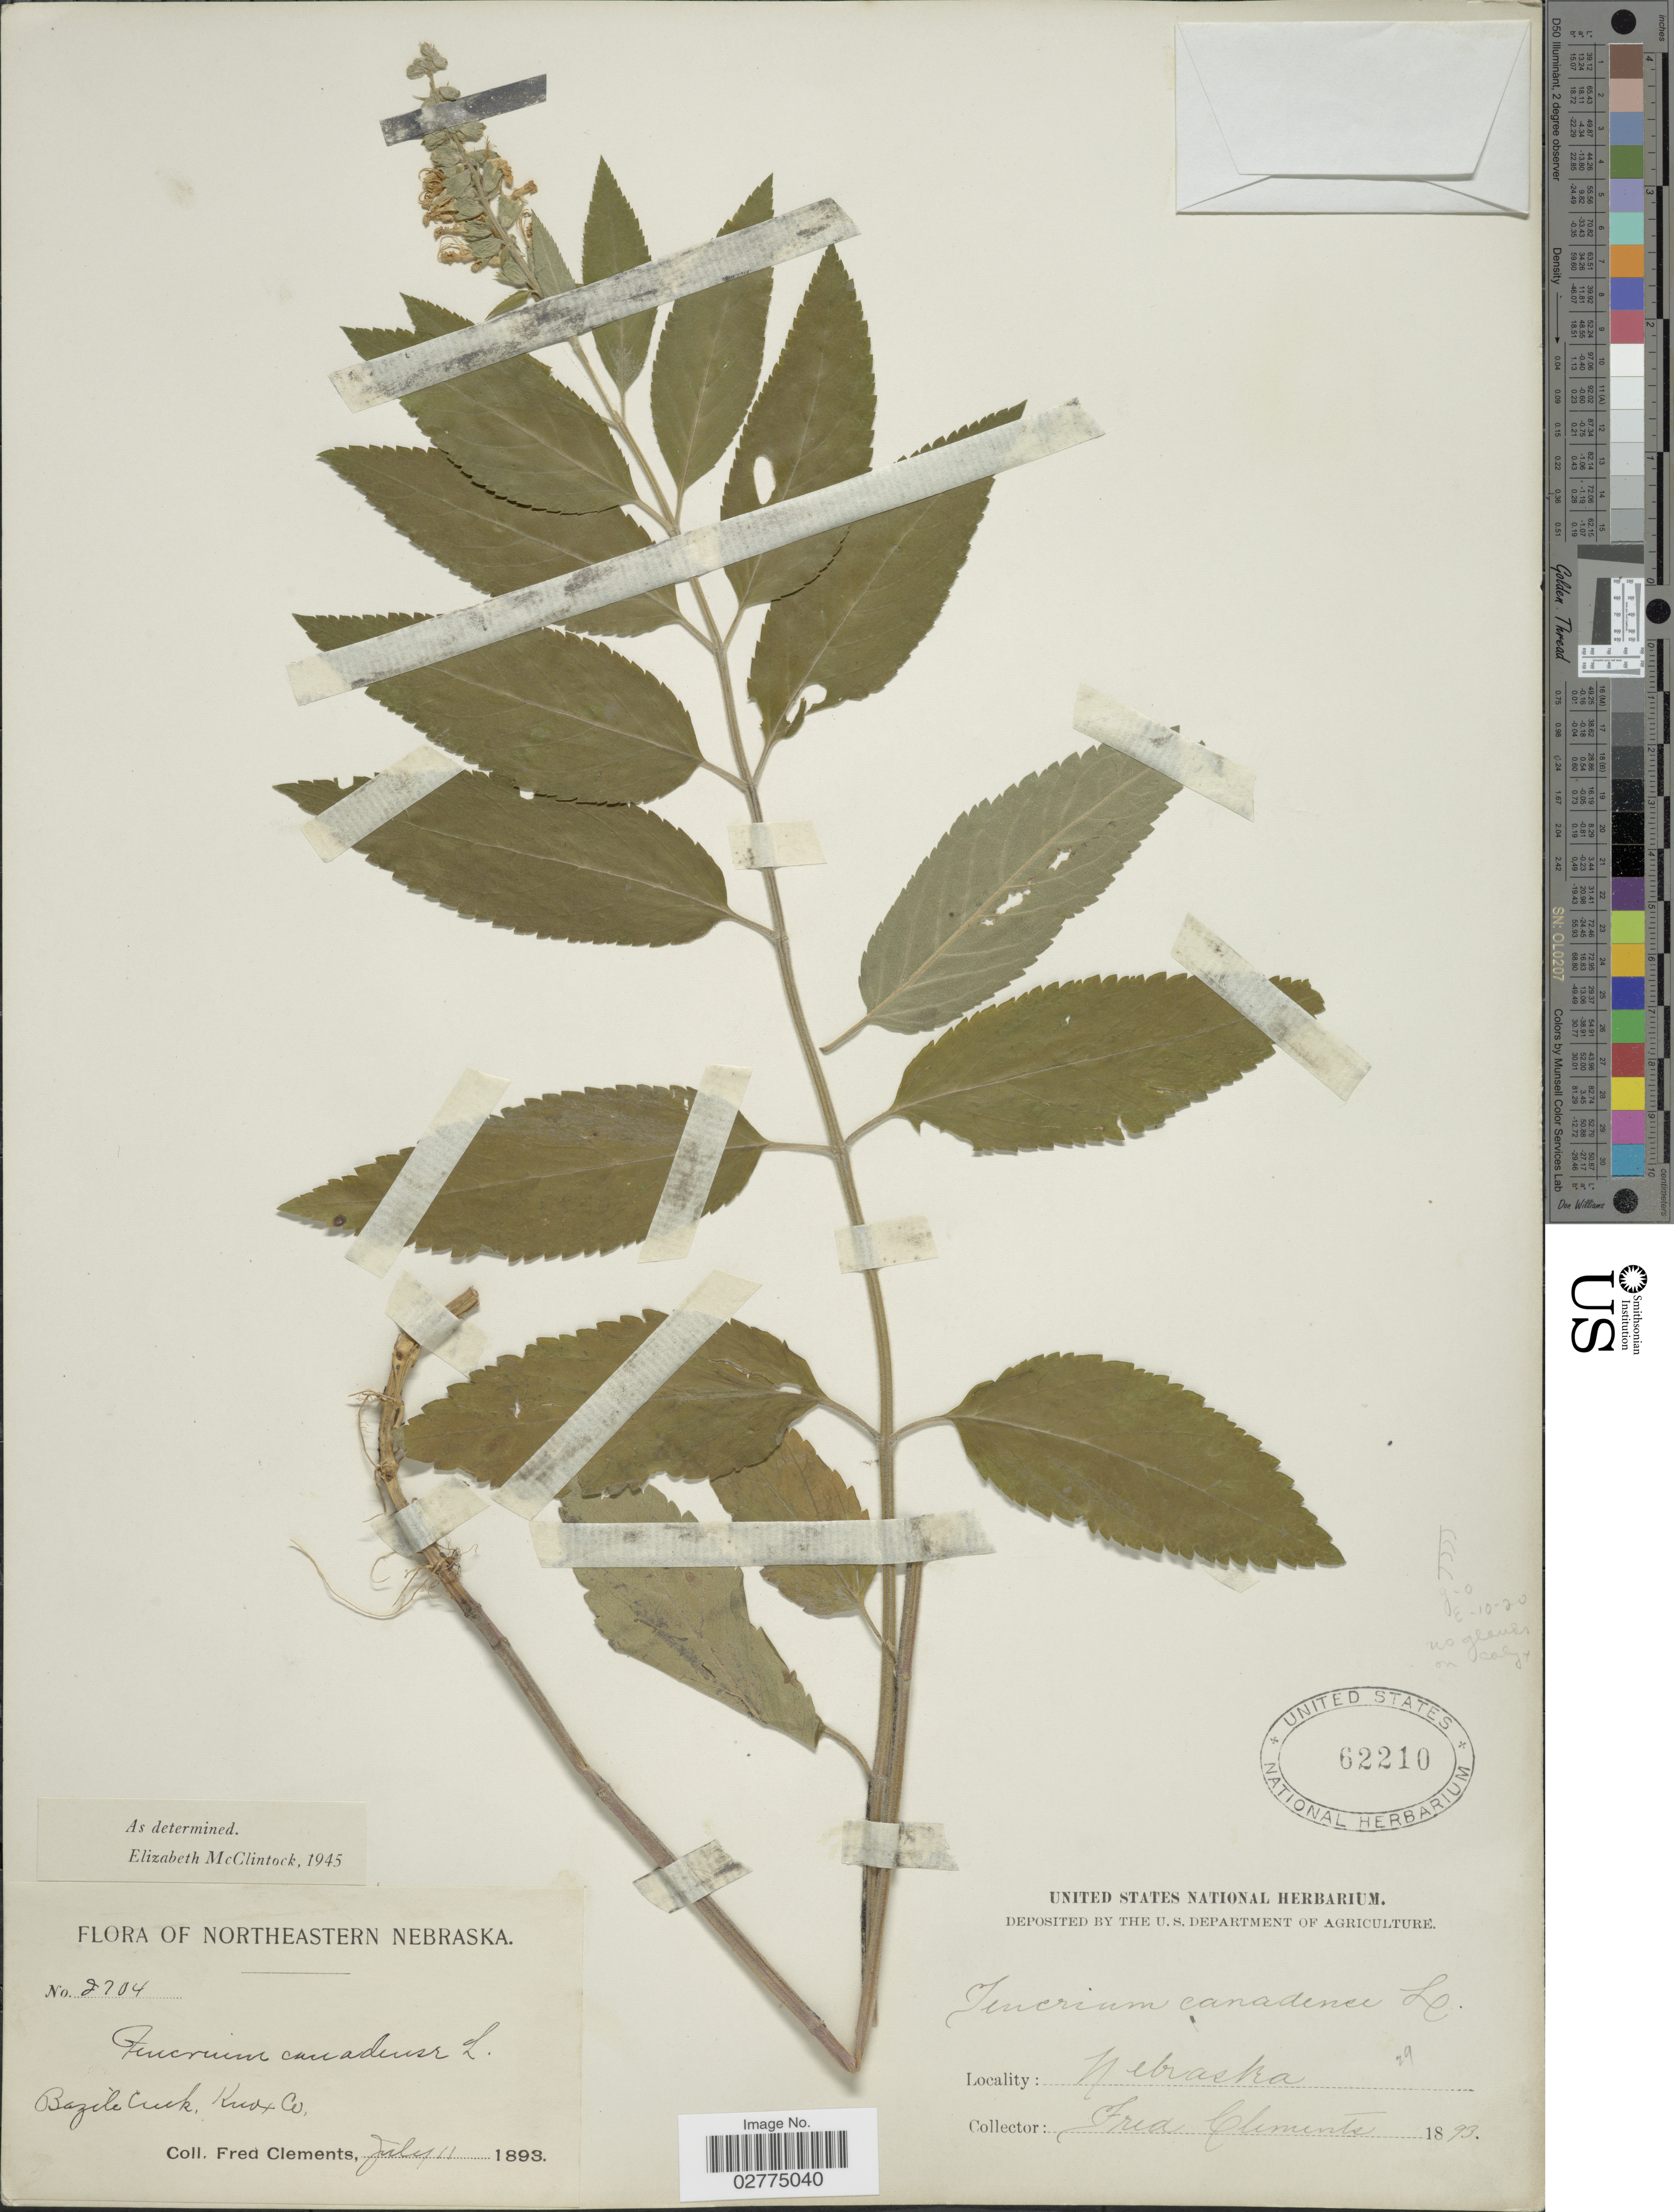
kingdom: Plantae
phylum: Tracheophyta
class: Magnoliopsida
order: Lamiales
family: Lamiaceae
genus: Teucrium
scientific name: Teucrium canadense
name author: L.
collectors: F. Clements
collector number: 2704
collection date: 1893-07-11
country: United States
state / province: Nebraska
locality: Northeastern Nebraska. Bazile Creek, Knox Co.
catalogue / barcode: US 62210